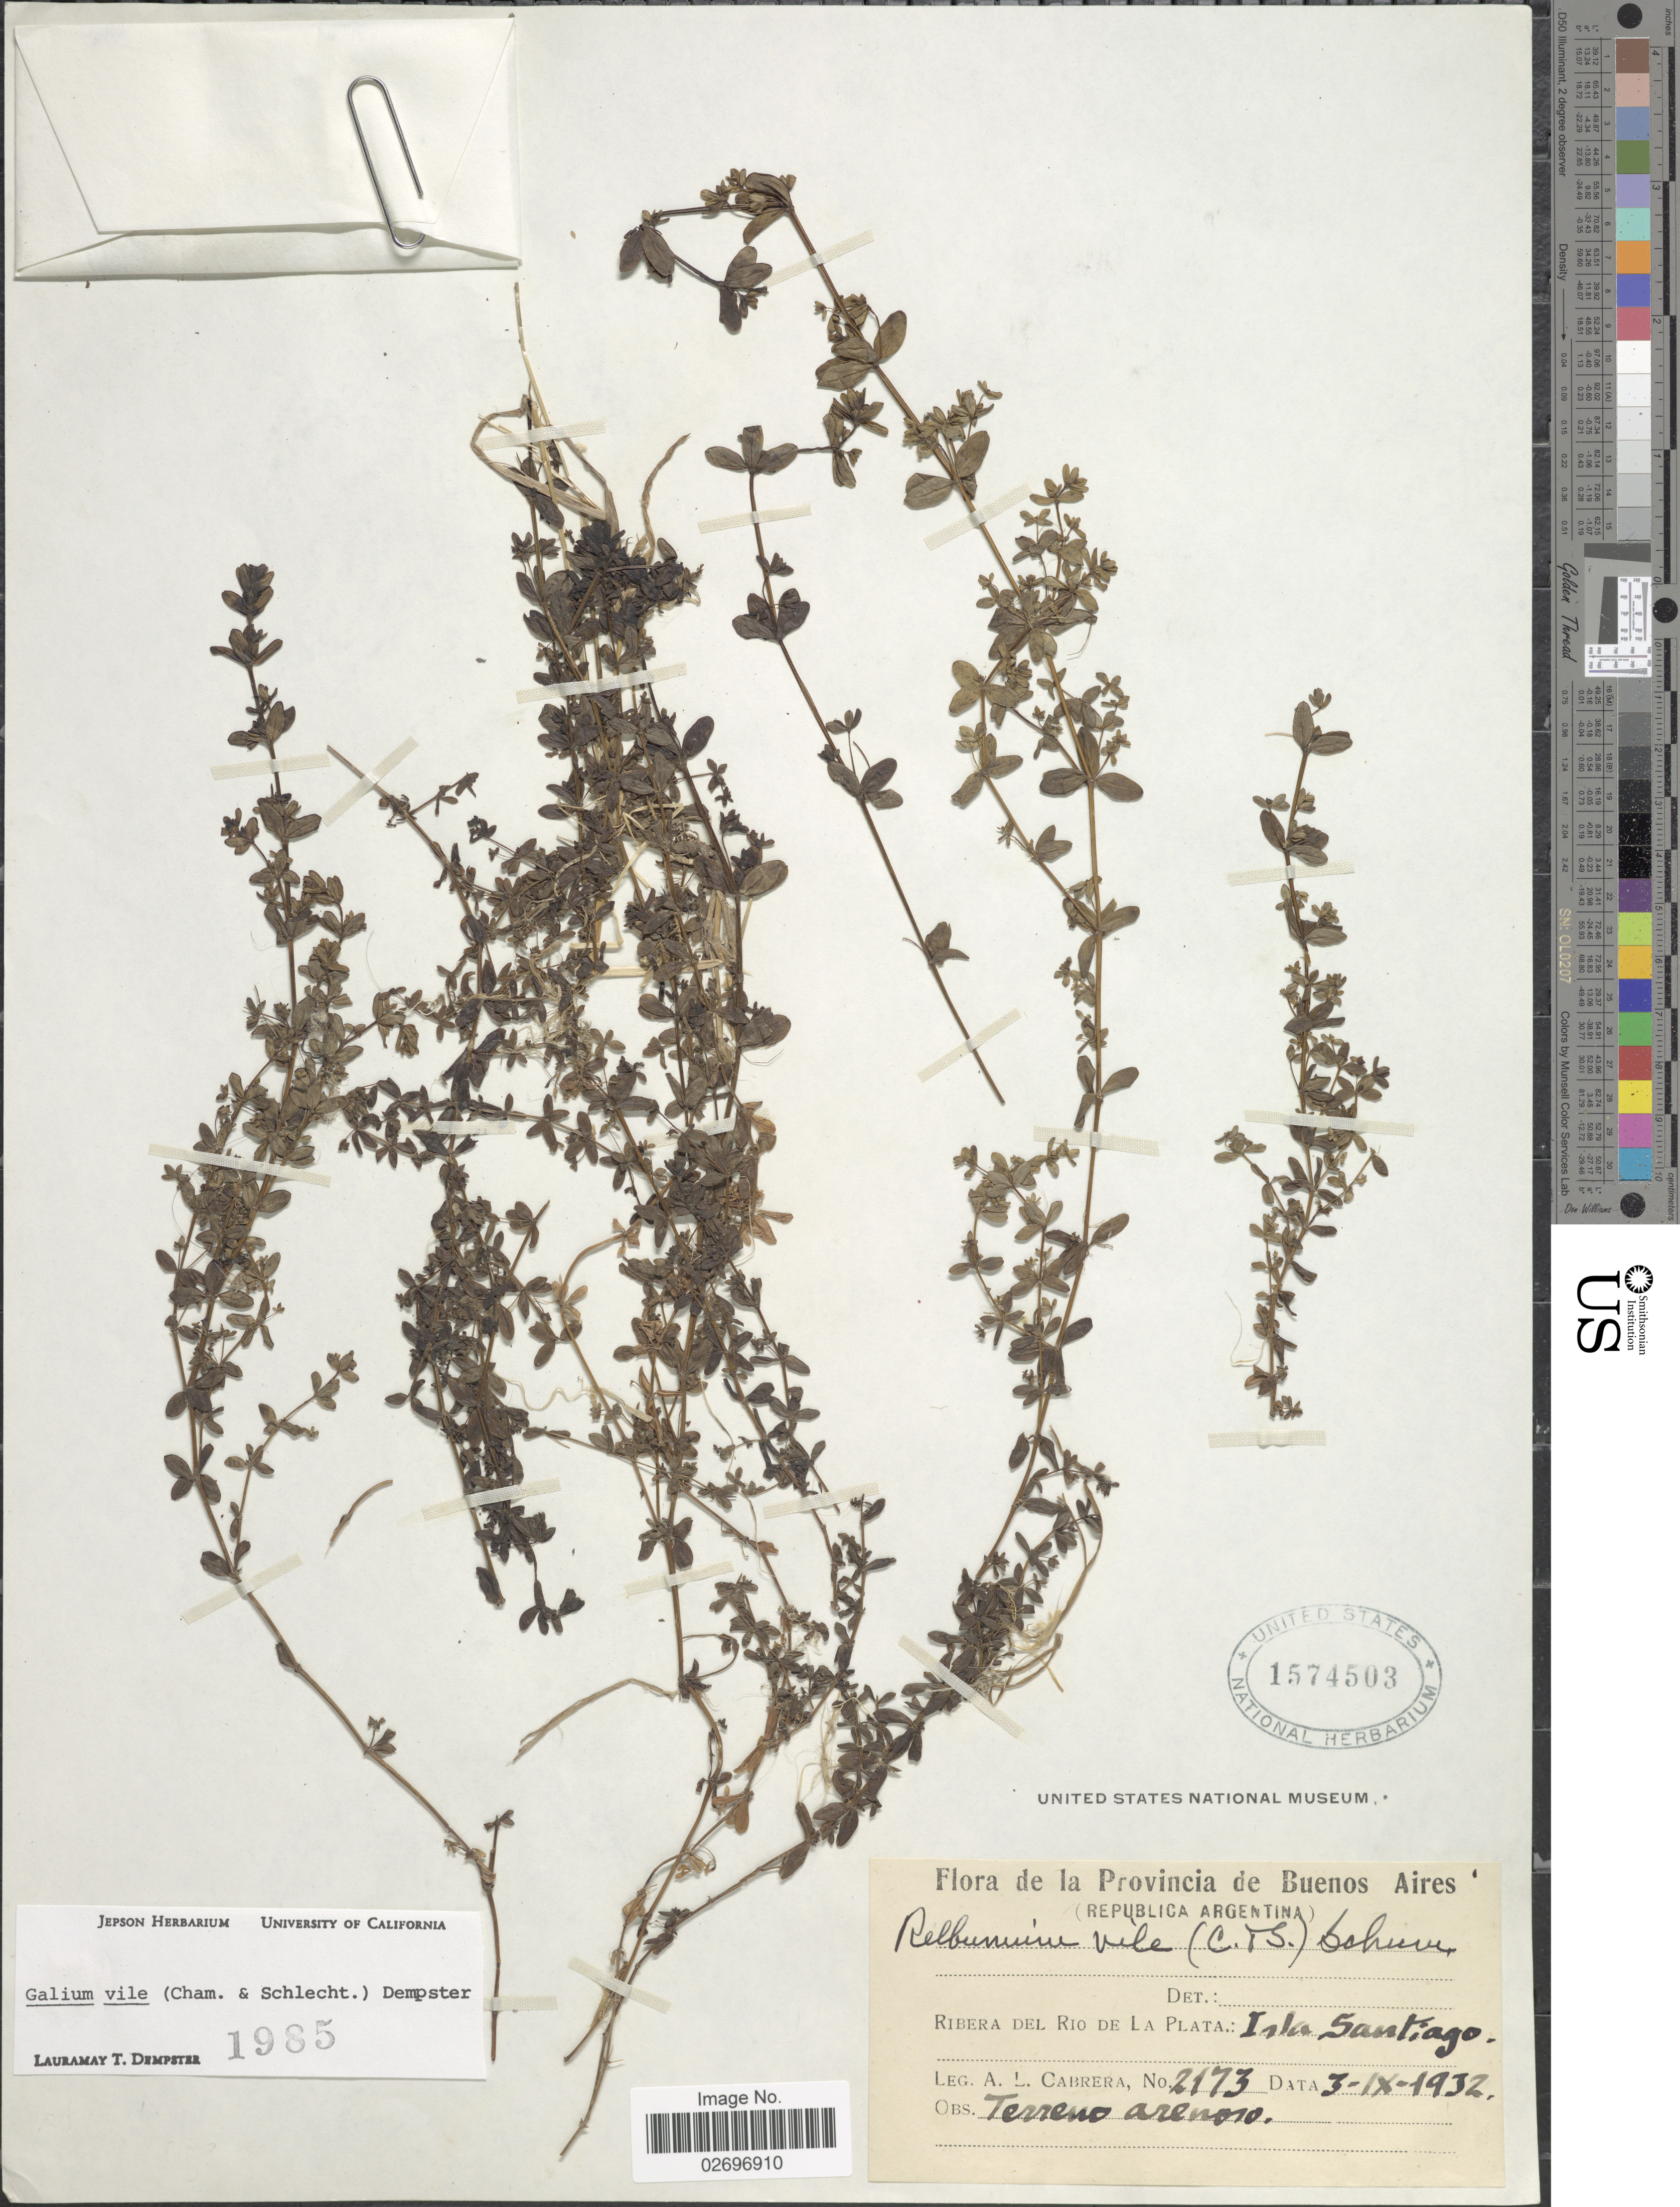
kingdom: Plantae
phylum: Tracheophyta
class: Magnoliopsida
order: Gentianales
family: Rubiaceae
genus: Galium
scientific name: Galium vile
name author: (Cham. & Schltdl.) Dempster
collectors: A. L. Cabrera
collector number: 2173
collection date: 1932-09-03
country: Argentina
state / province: Buenos Aires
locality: Ribera del Rio de La Plata: Isla Santiago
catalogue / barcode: US 1574503